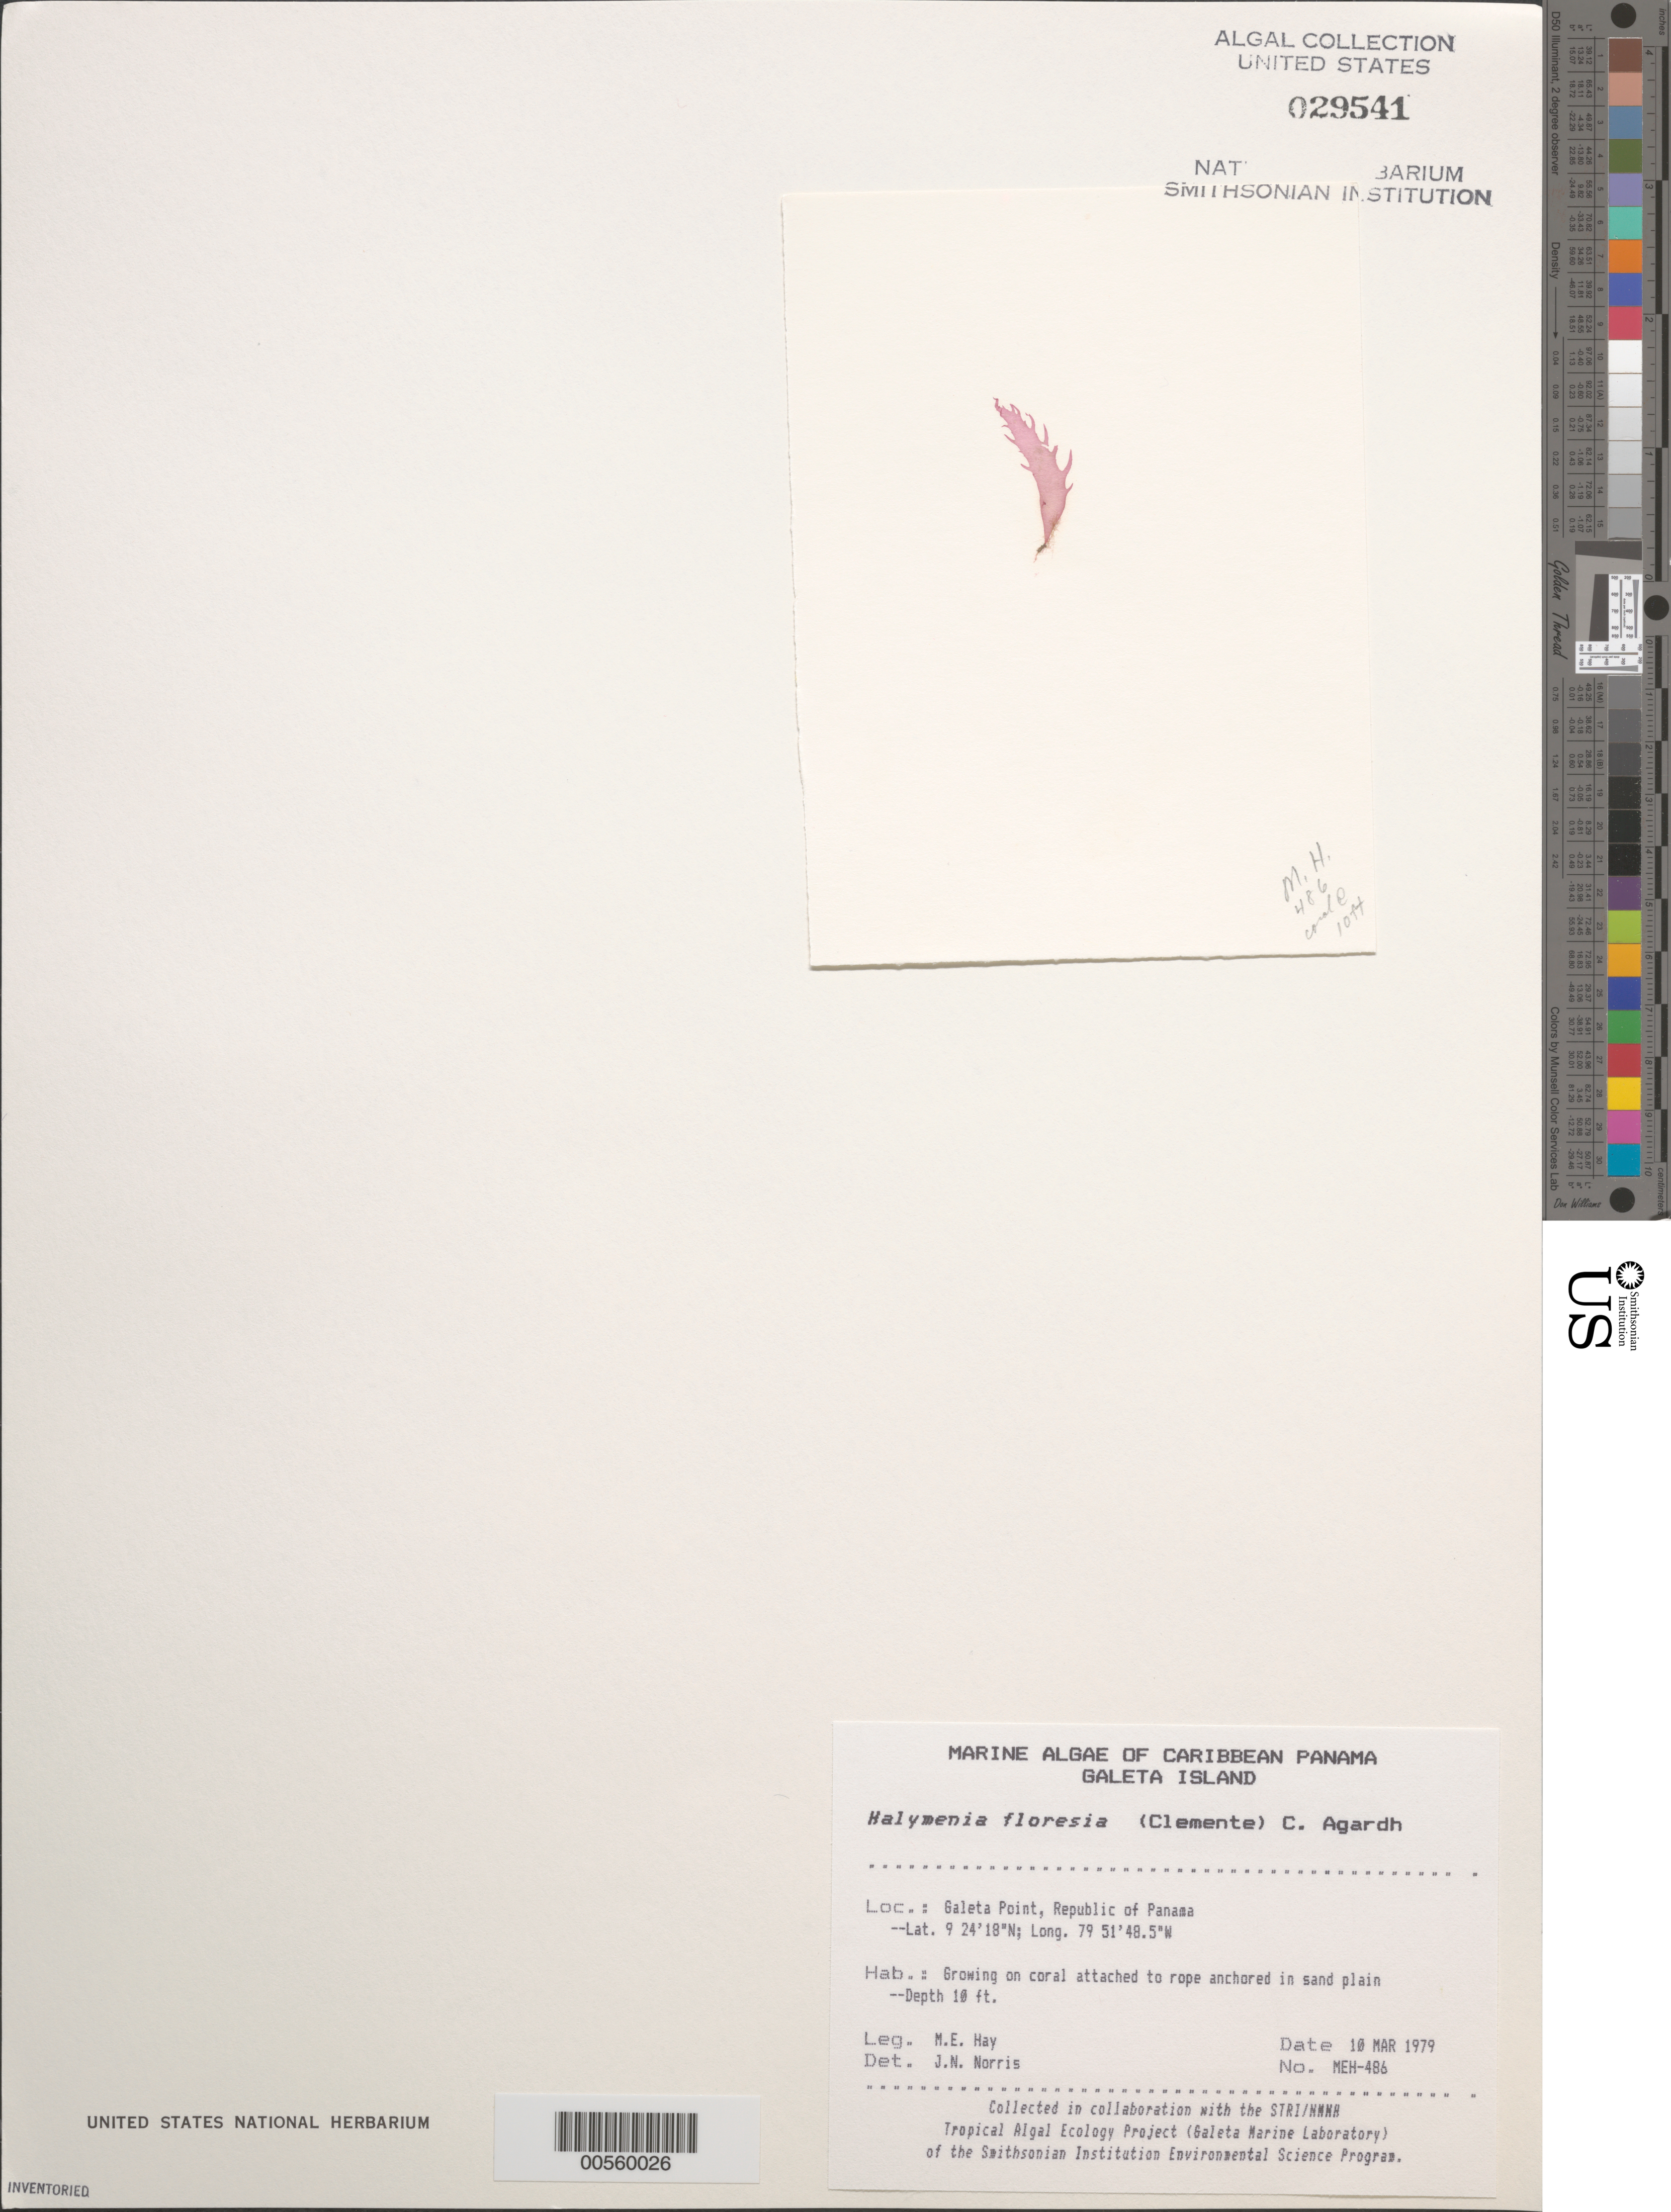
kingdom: Plantae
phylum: Rhodophyta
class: Florideophyceae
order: Halymeniales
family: Halymeniaceae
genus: Halymenia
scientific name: Halymenia floresii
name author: (Clemente) C. Agardh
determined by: Norris, James N.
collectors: M. E. Hay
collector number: MEH-486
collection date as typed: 10 Mar 1979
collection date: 1979-03-10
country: Panama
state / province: Colón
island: Galeta Island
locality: Galeta Point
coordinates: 9 24' 18" N, 79 51' 48.5" W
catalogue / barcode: US 29541